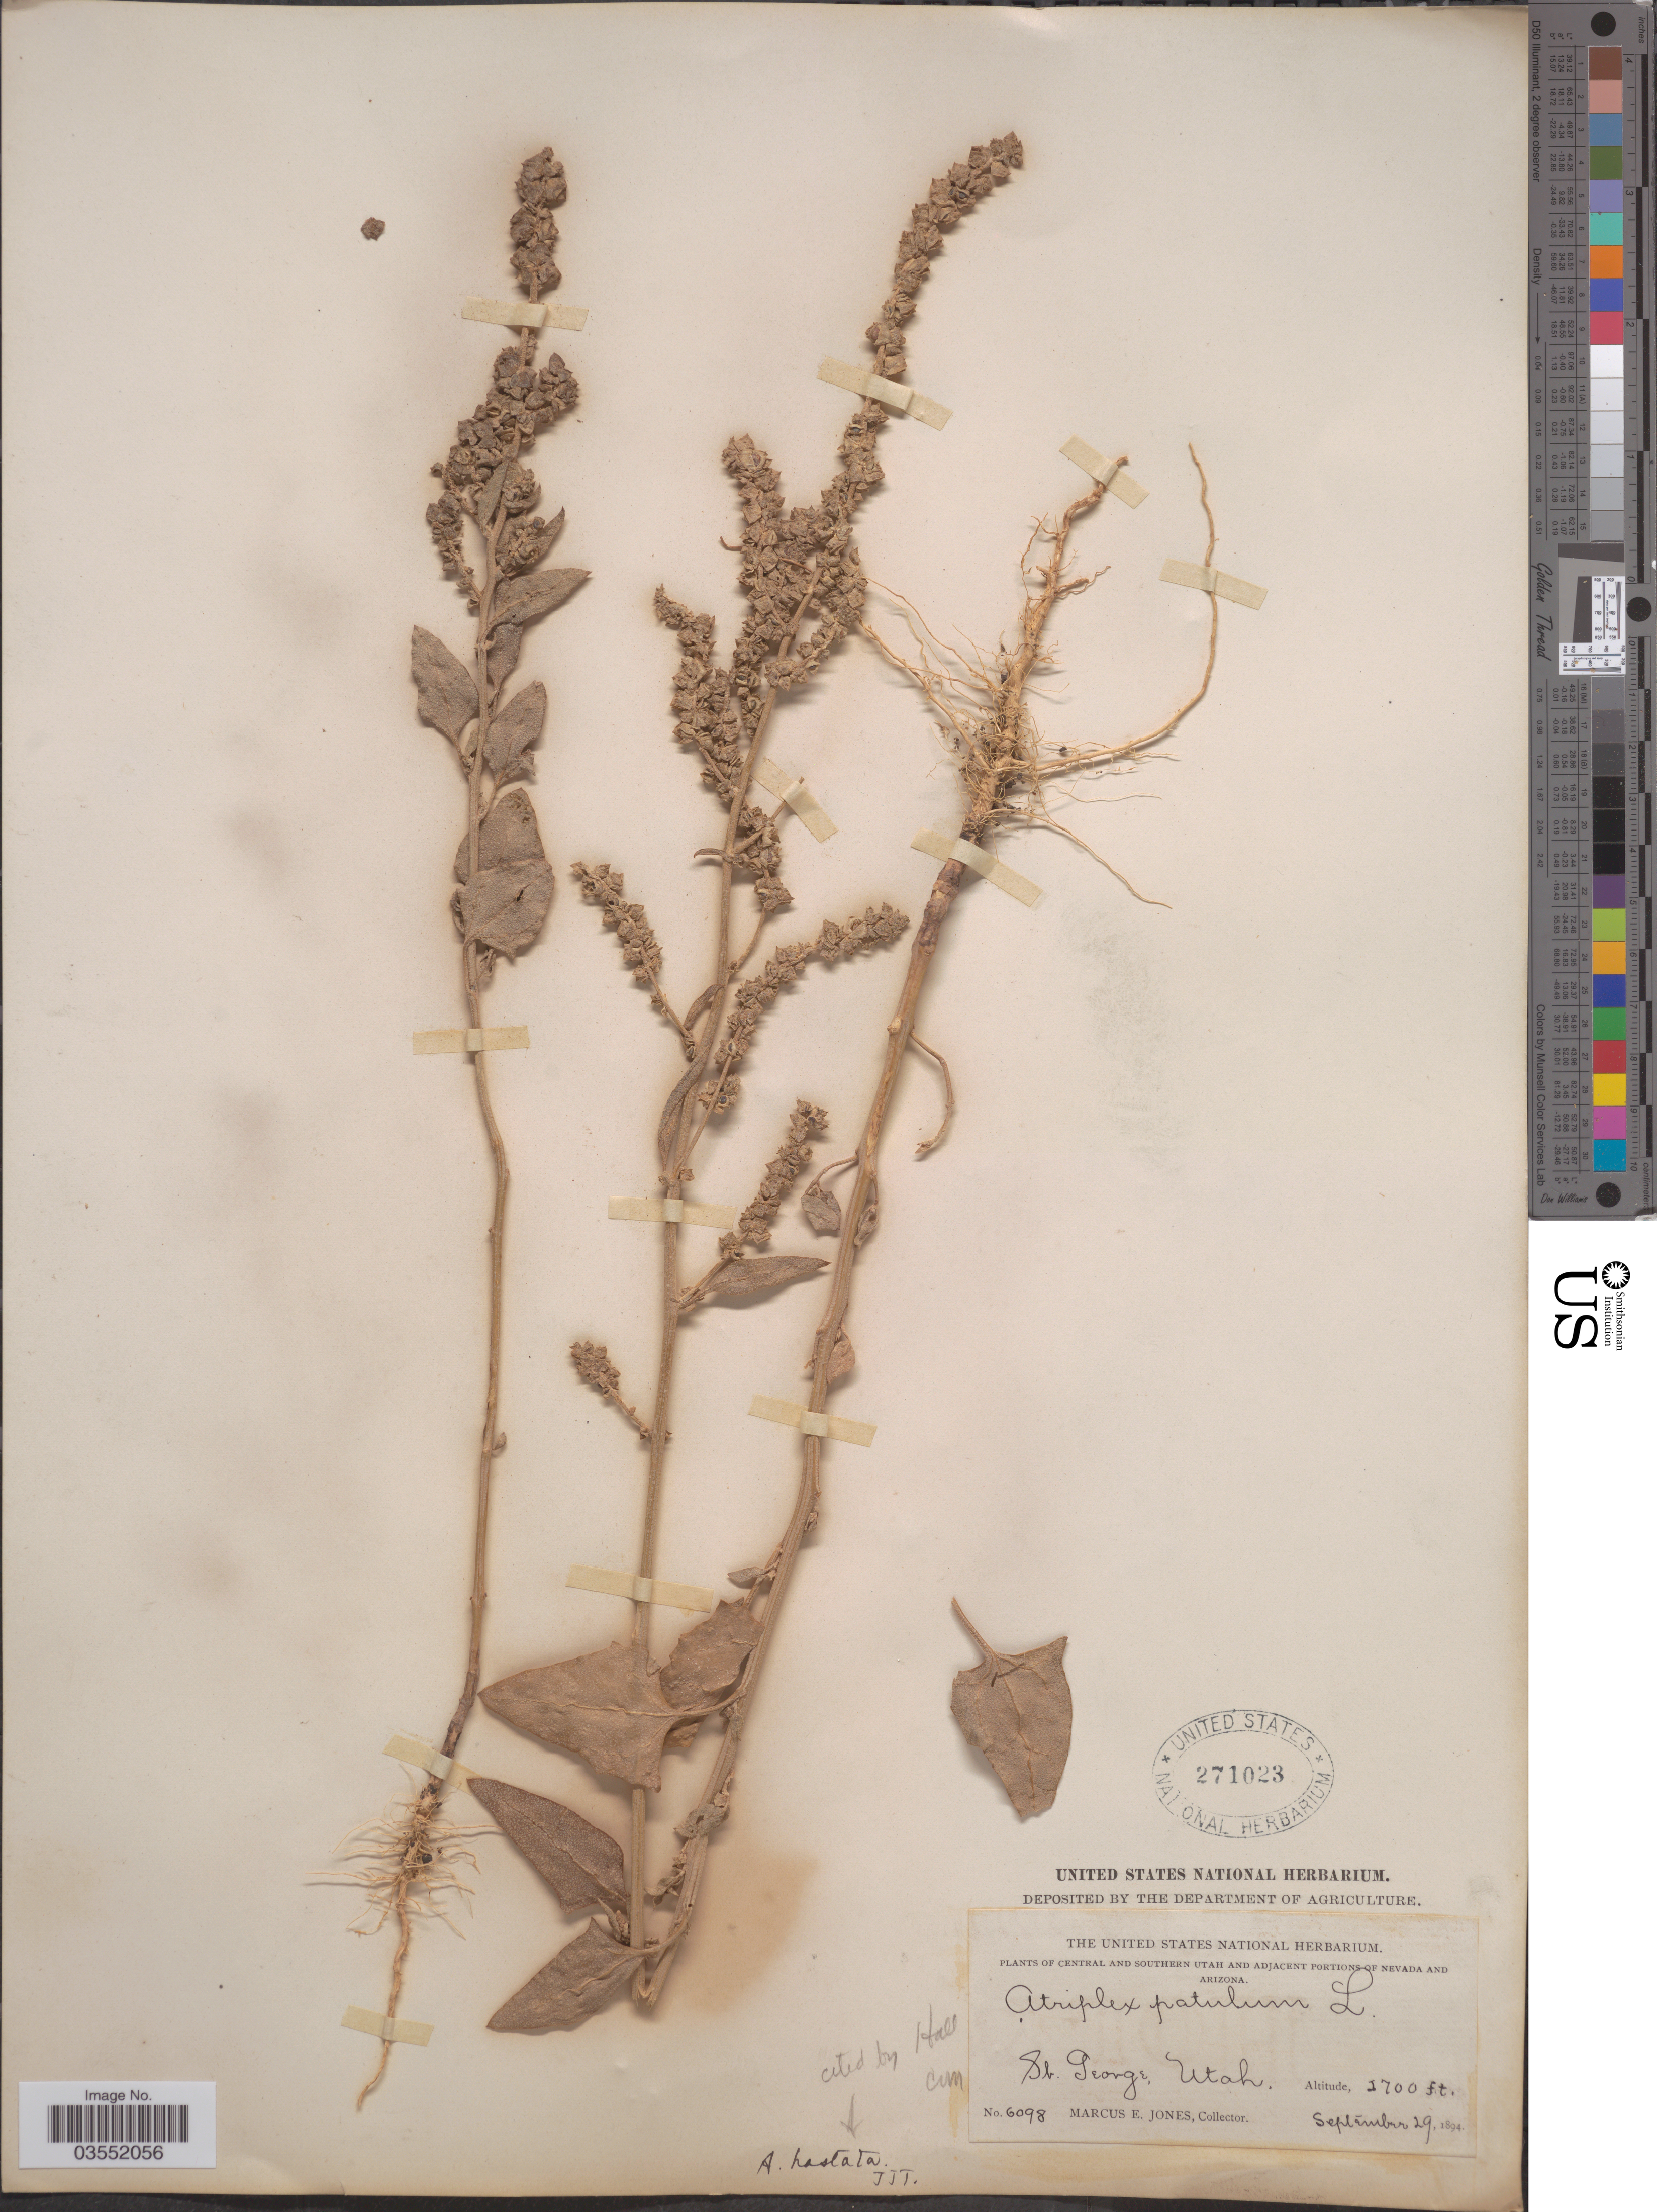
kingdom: Plantae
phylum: Tracheophyta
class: Magnoliopsida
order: Caryophyllales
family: Amaranthaceae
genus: Atriplex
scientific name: Atriplex hastata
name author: L.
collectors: M. E. Jones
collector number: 6098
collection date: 1894-09-29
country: United States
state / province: Utah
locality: Central and Southern Utah. St. George.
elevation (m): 1128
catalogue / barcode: US 271023